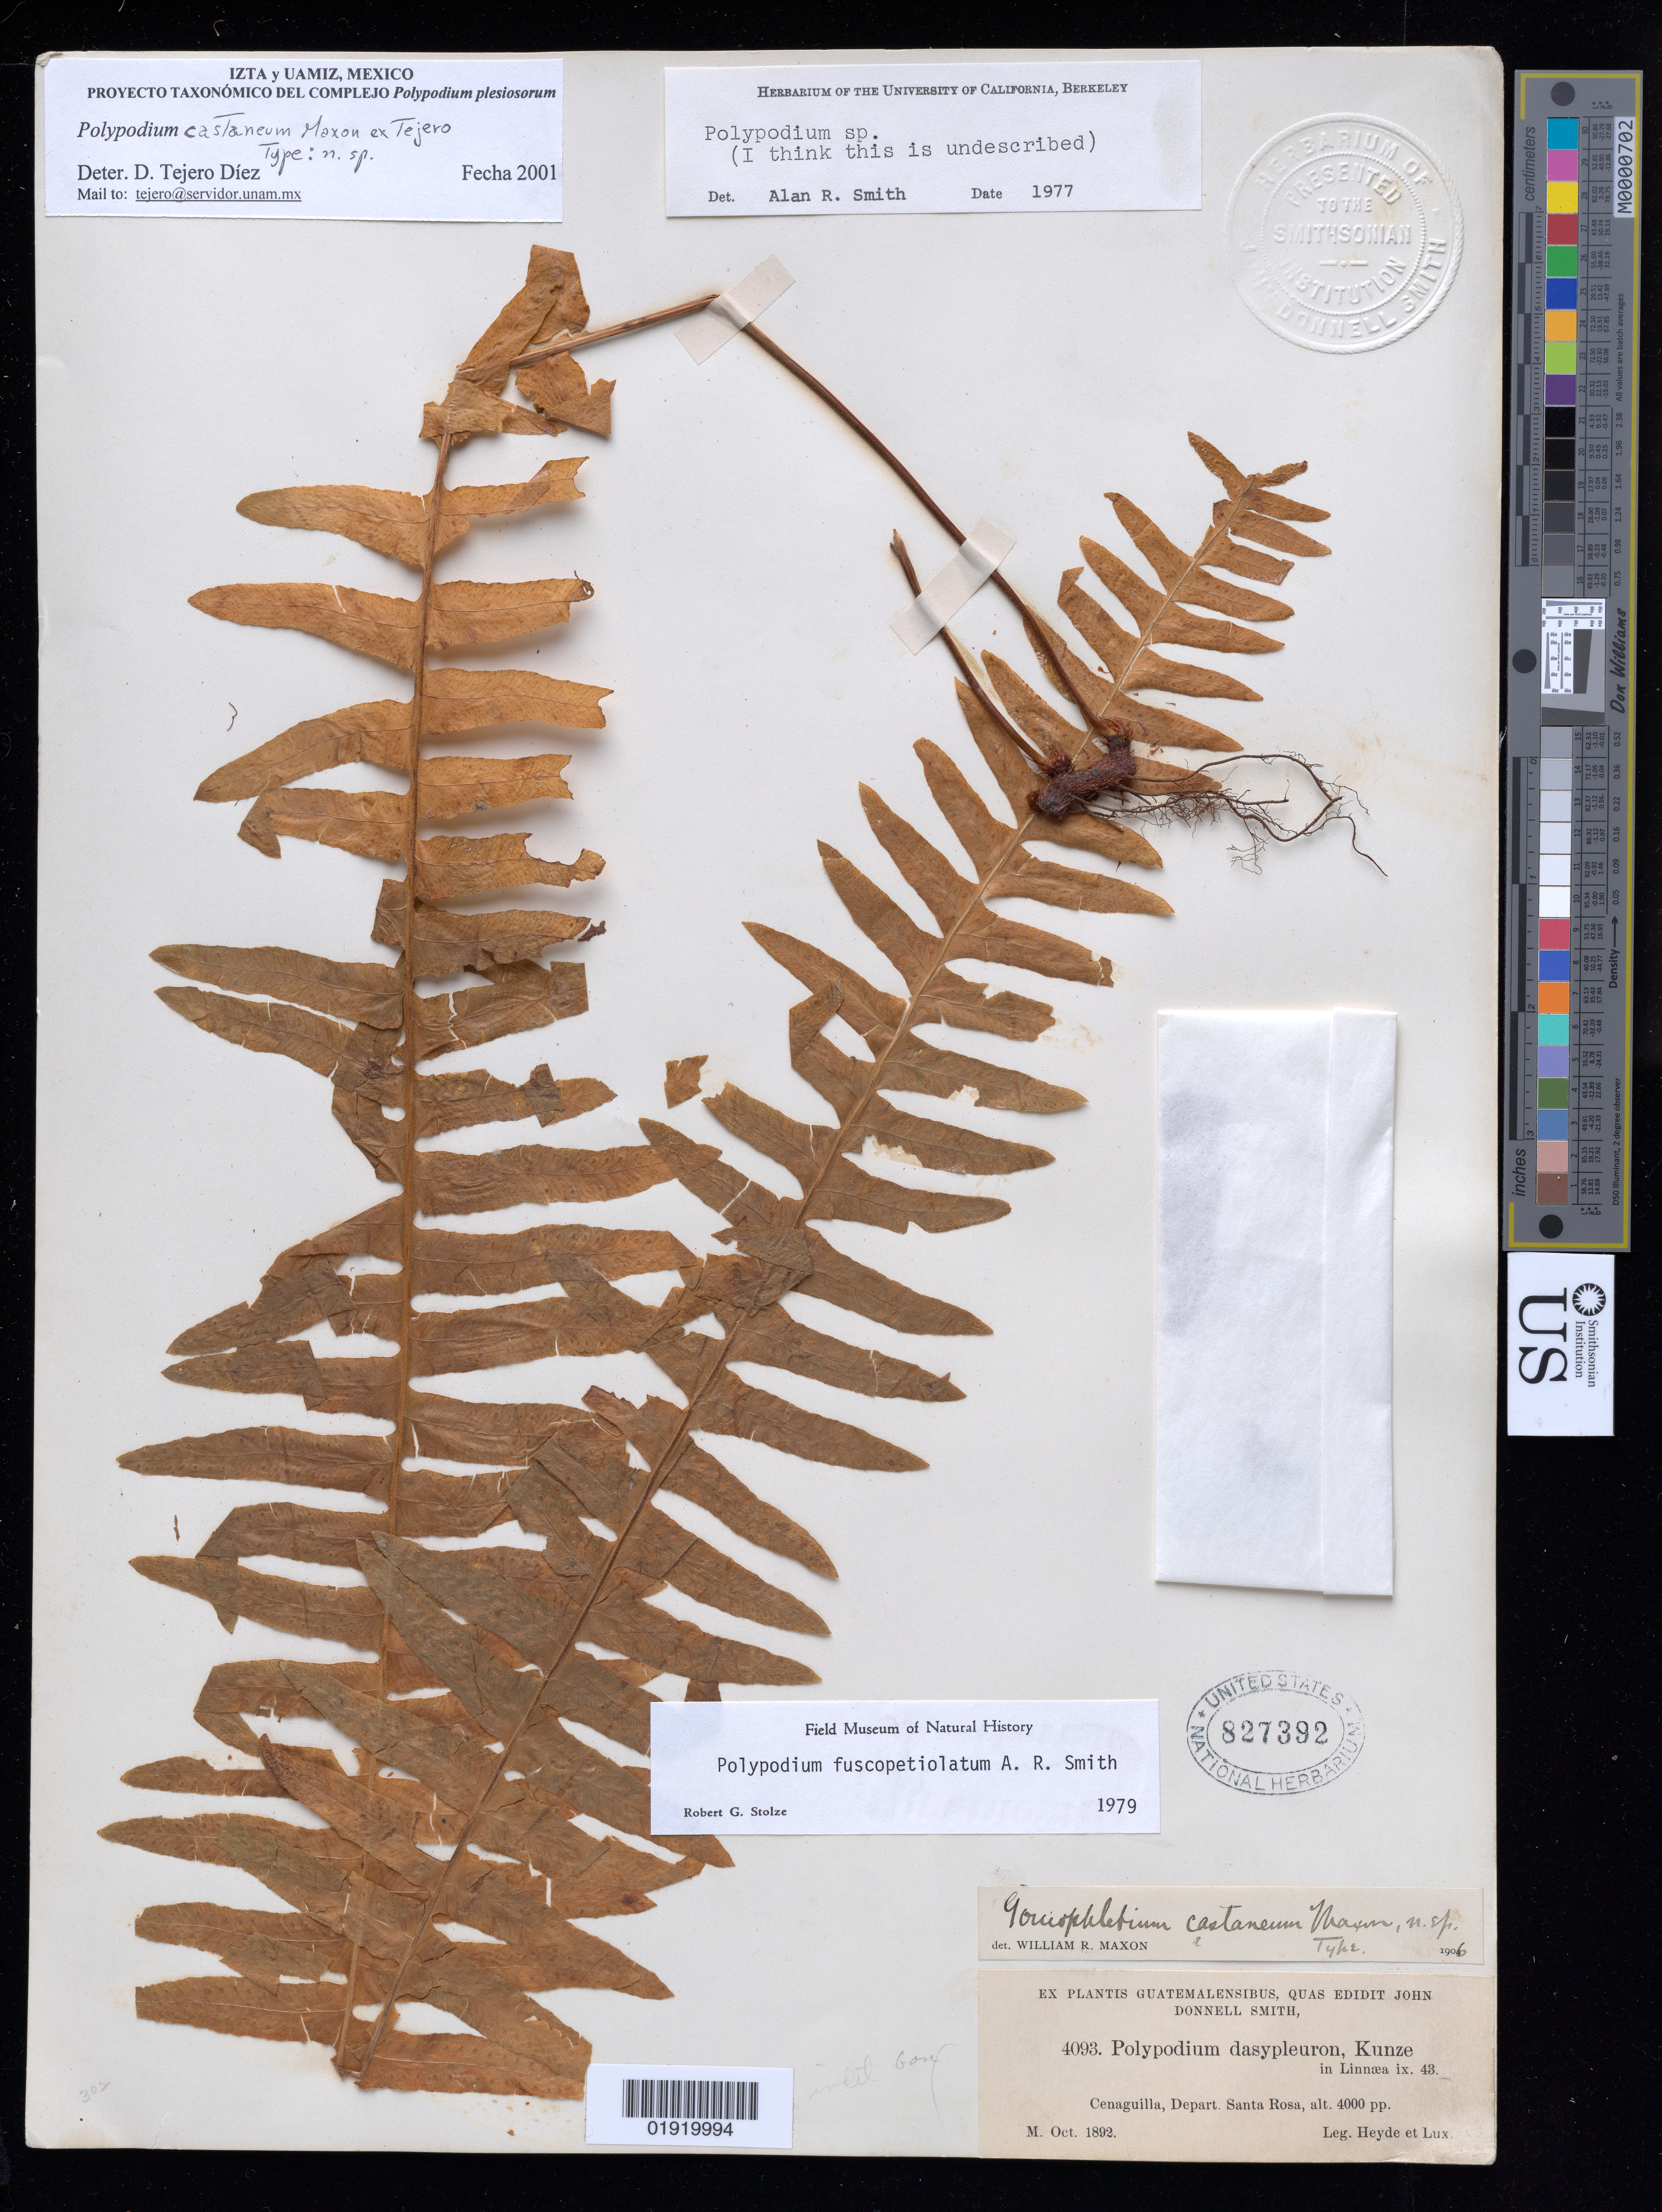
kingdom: Plantae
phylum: Tracheophyta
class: Polypodiopsida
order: Polypodiales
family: Polypodiaceae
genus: Polypodium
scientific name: Polypodium castaneum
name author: Maxon ex Tejero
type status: Holotype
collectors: E. T. Heyde, E. Lux & J. Donnell Smith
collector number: JDS 4093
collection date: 1892-10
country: Guatemala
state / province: Santa Rosa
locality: Cenaguilla, Depart. Santa Rosa.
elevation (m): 1219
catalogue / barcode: US 827392